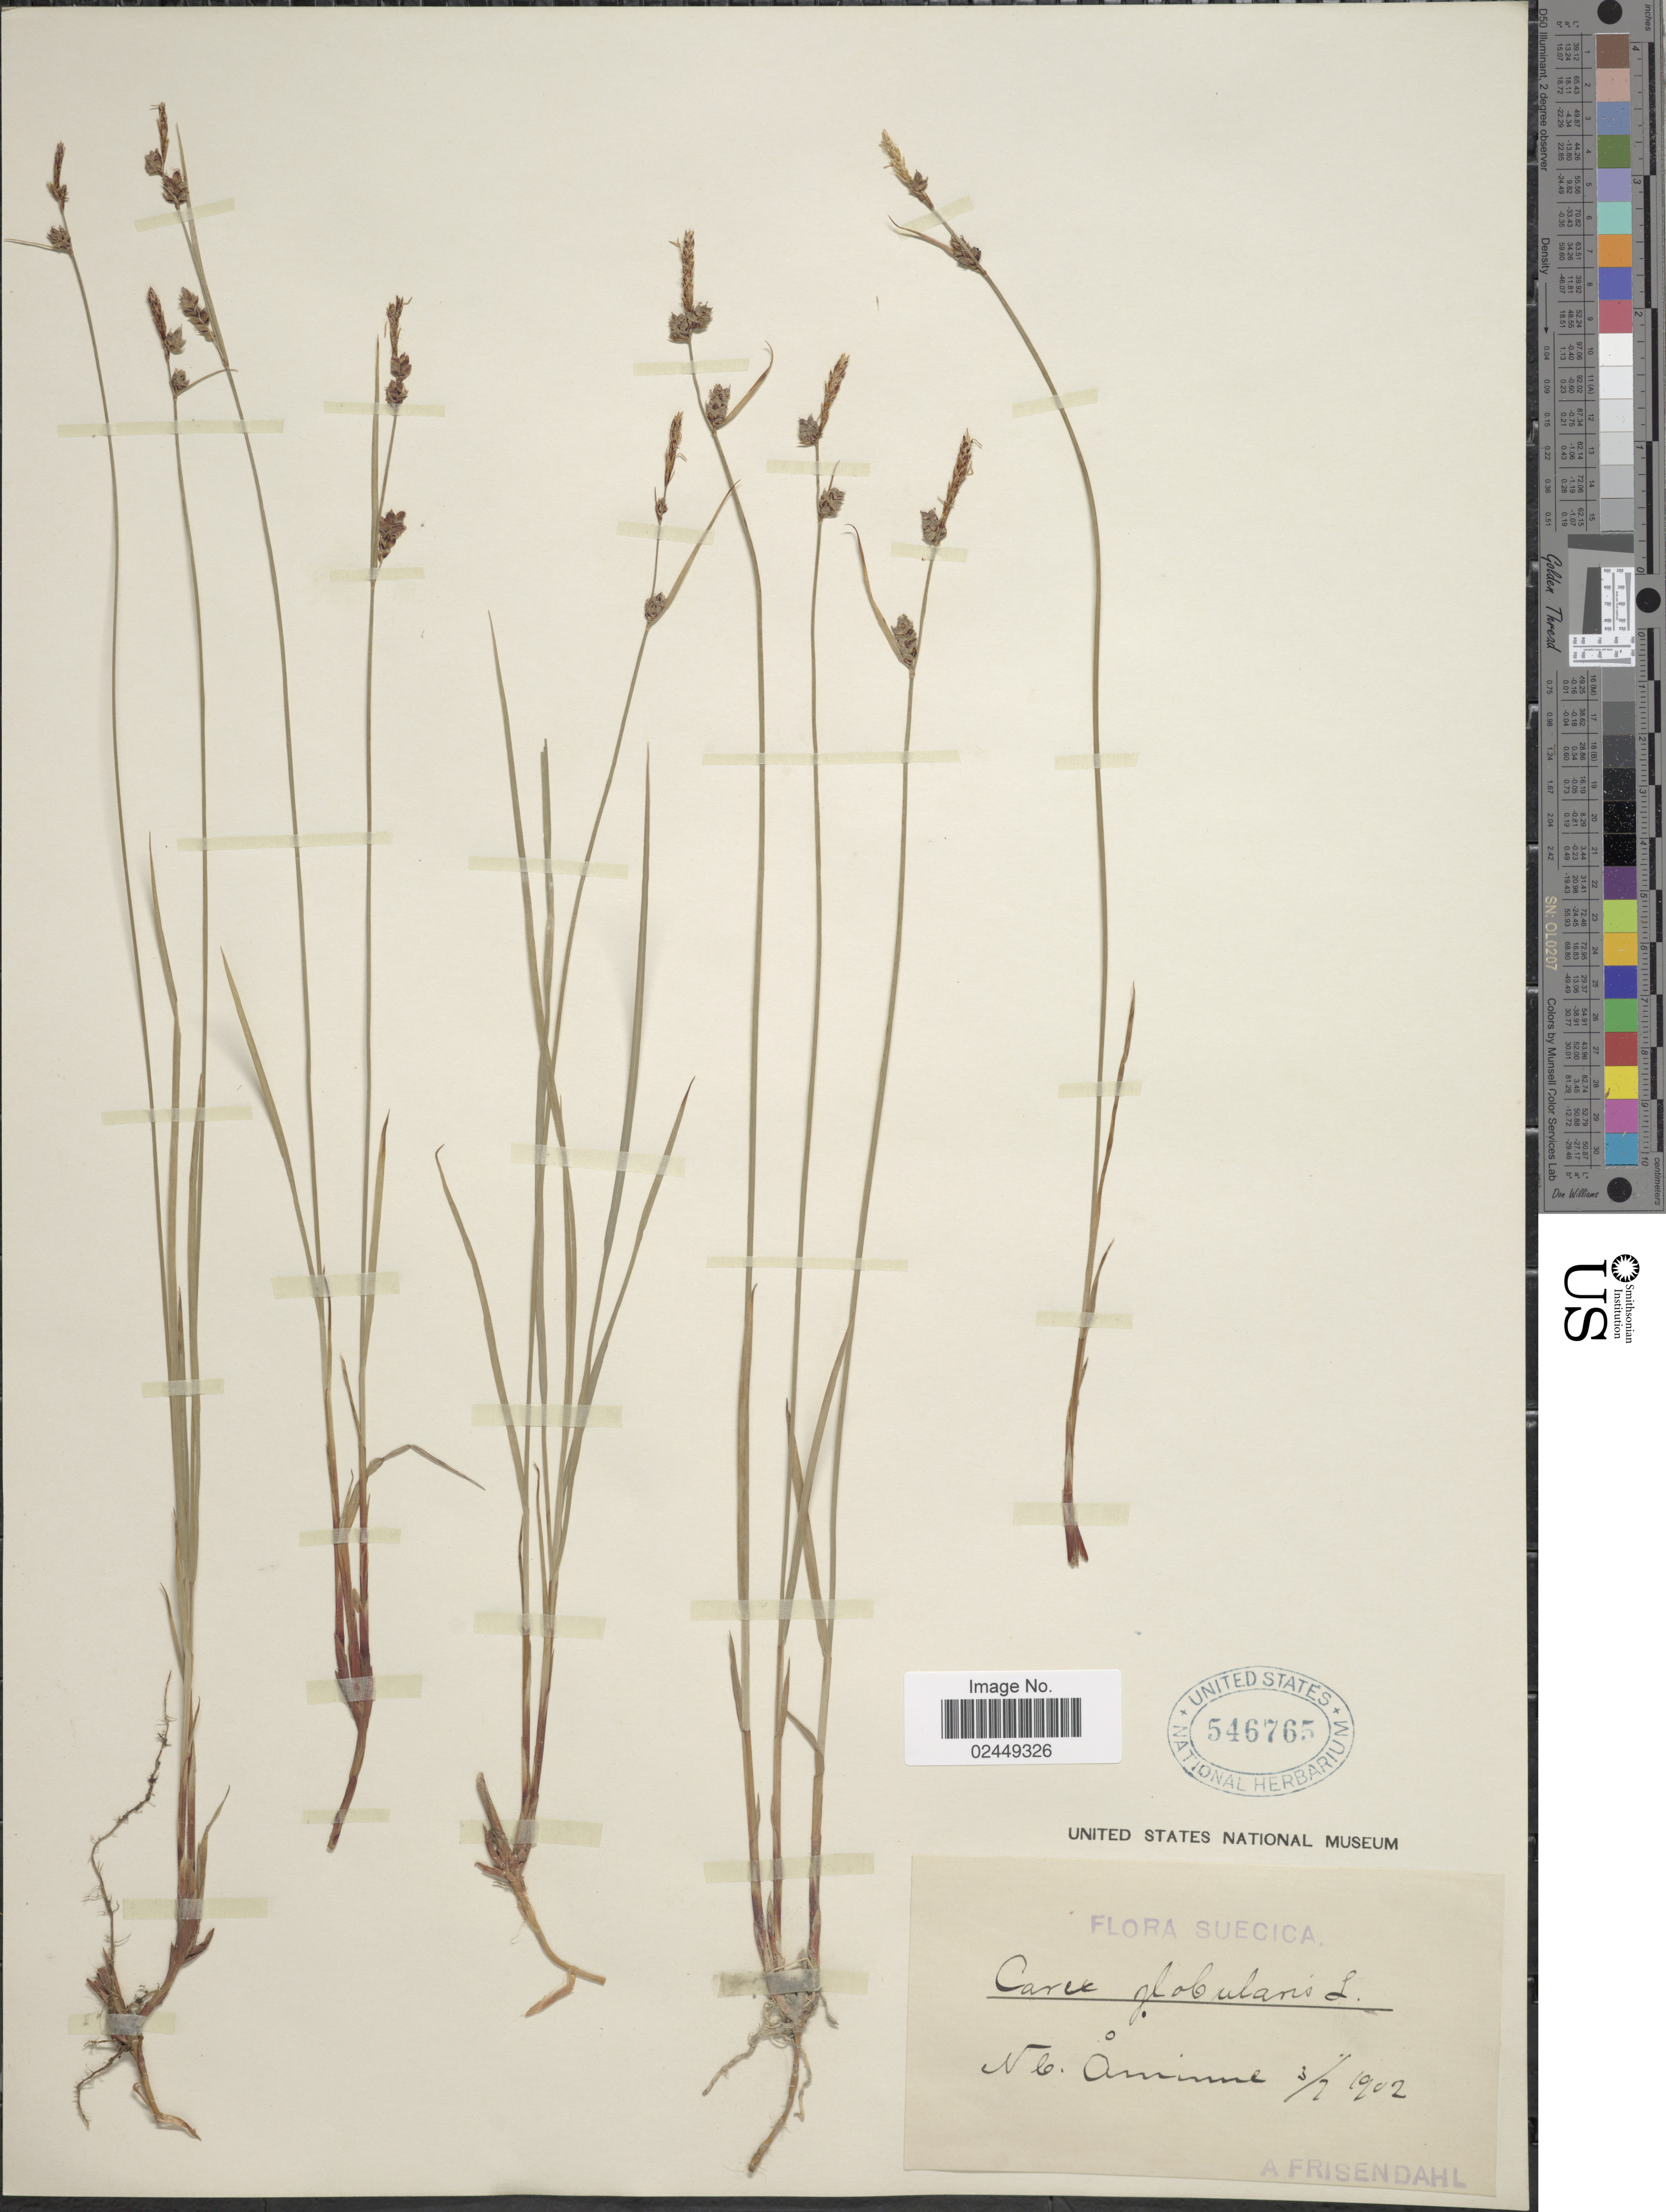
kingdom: Plantae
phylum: Tracheophyta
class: Liliopsida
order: Poales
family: Cyperaceae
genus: Carex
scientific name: Carex globularis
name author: L.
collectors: A. Frisendahl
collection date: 1902-07-03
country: Sweden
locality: Nl.. Åminne.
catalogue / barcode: US 546765